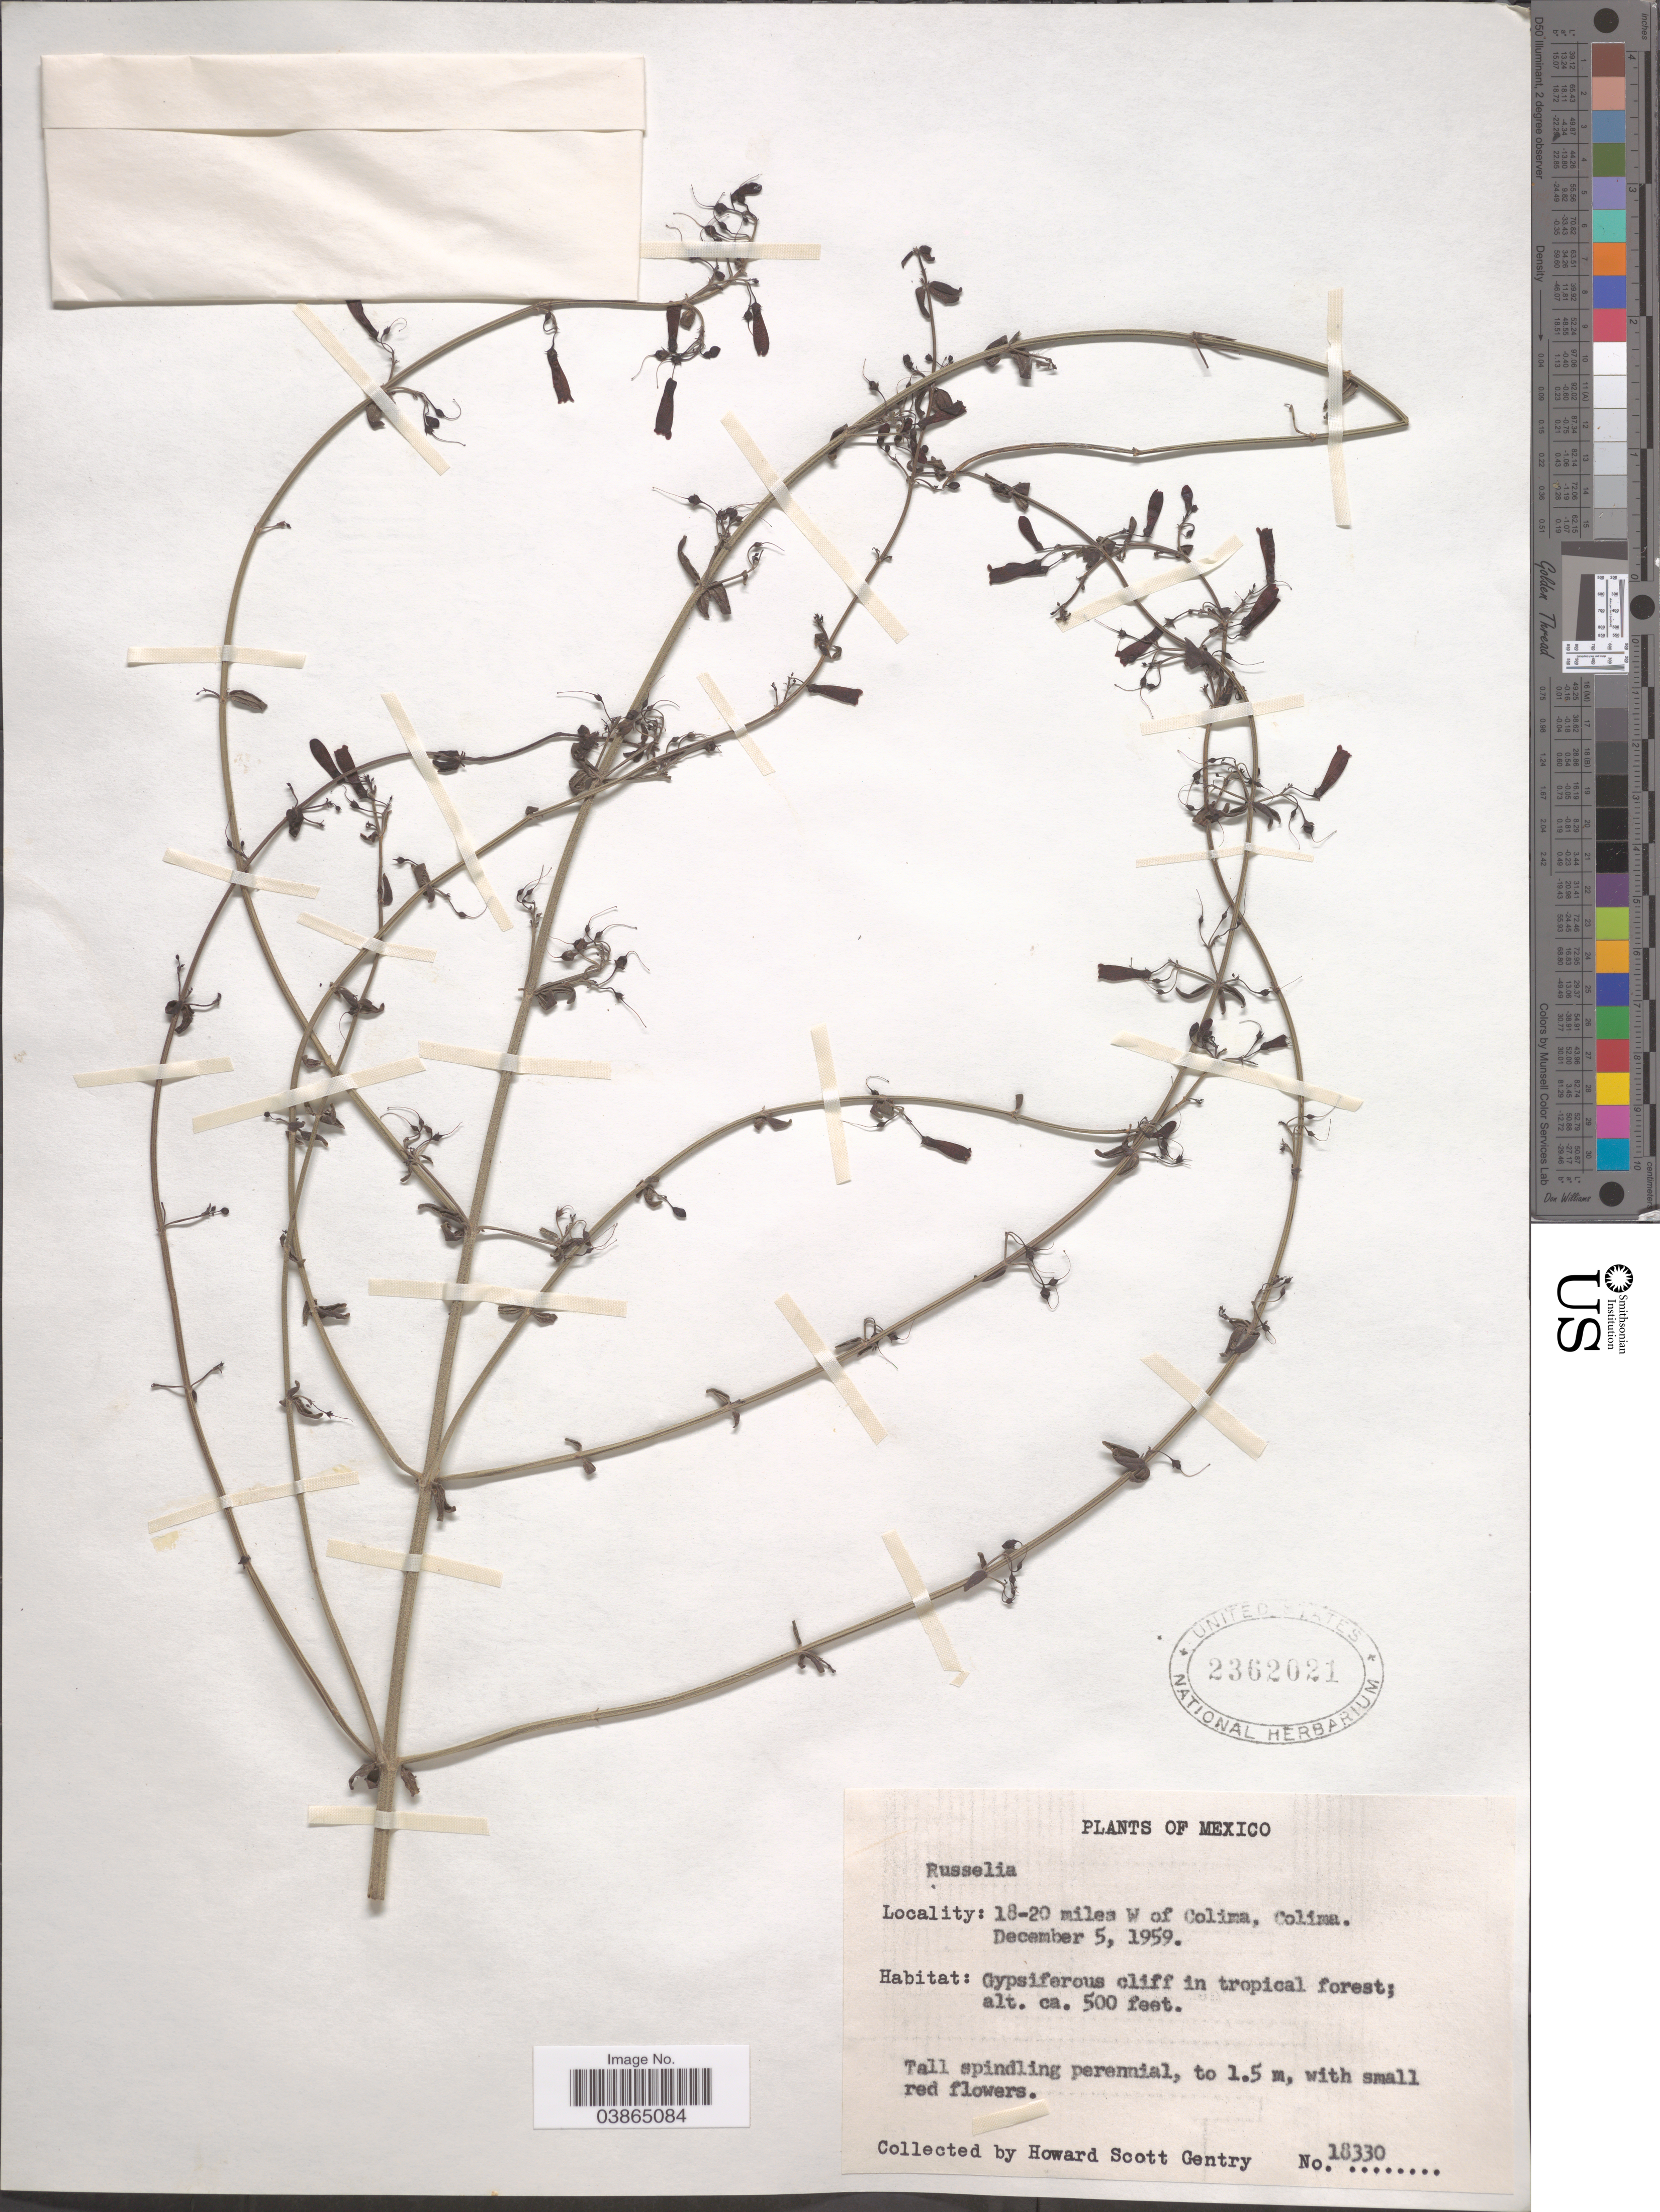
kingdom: Plantae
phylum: Tracheophyta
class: Magnoliopsida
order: Lamiales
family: Plantaginaceae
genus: Russelia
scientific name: Russelia sp.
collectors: H. S. Gentry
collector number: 18330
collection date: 1959-12-05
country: Mexico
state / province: Colima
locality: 18-20 miles W of Colima.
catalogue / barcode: US 2362021